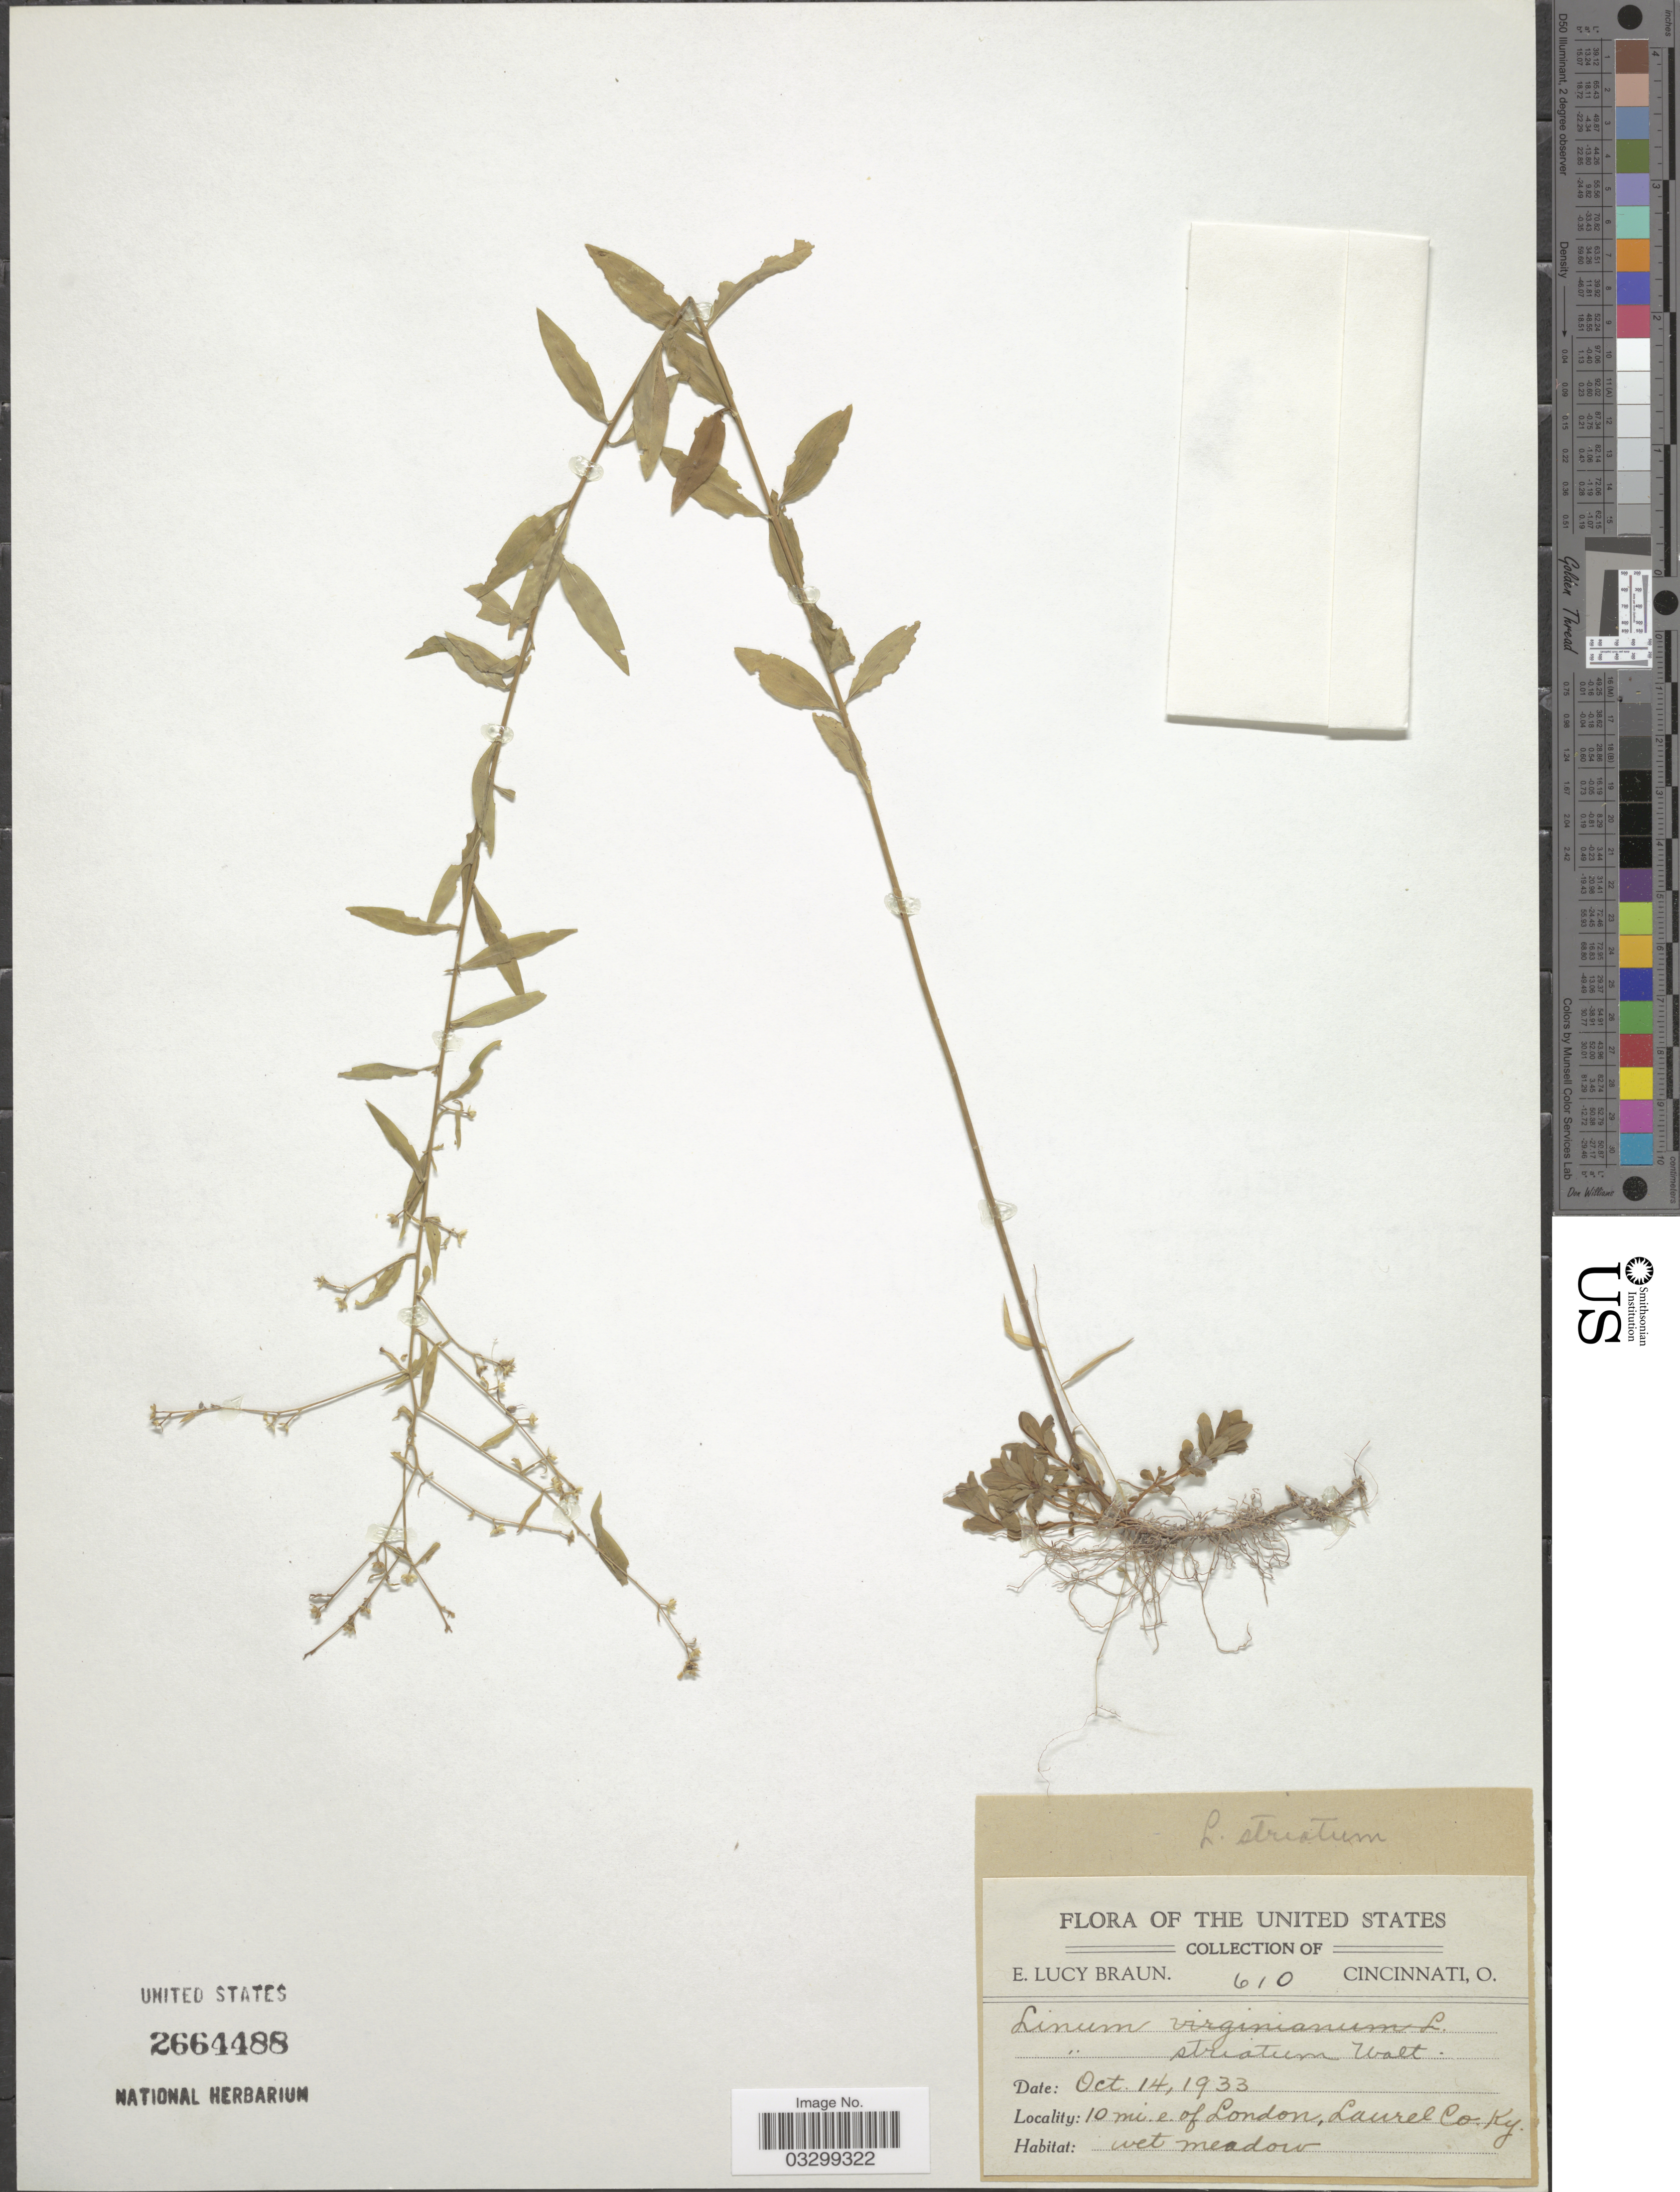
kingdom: Plantae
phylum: Tracheophyta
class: Magnoliopsida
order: Malpighiales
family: Linaceae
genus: Linum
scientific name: Linum striatum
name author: Walter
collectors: E. L. Braun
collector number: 610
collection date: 1933-10-14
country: United States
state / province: Kentucky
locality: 10 mi. e. of London, Laurel Co.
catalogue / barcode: US 2664488